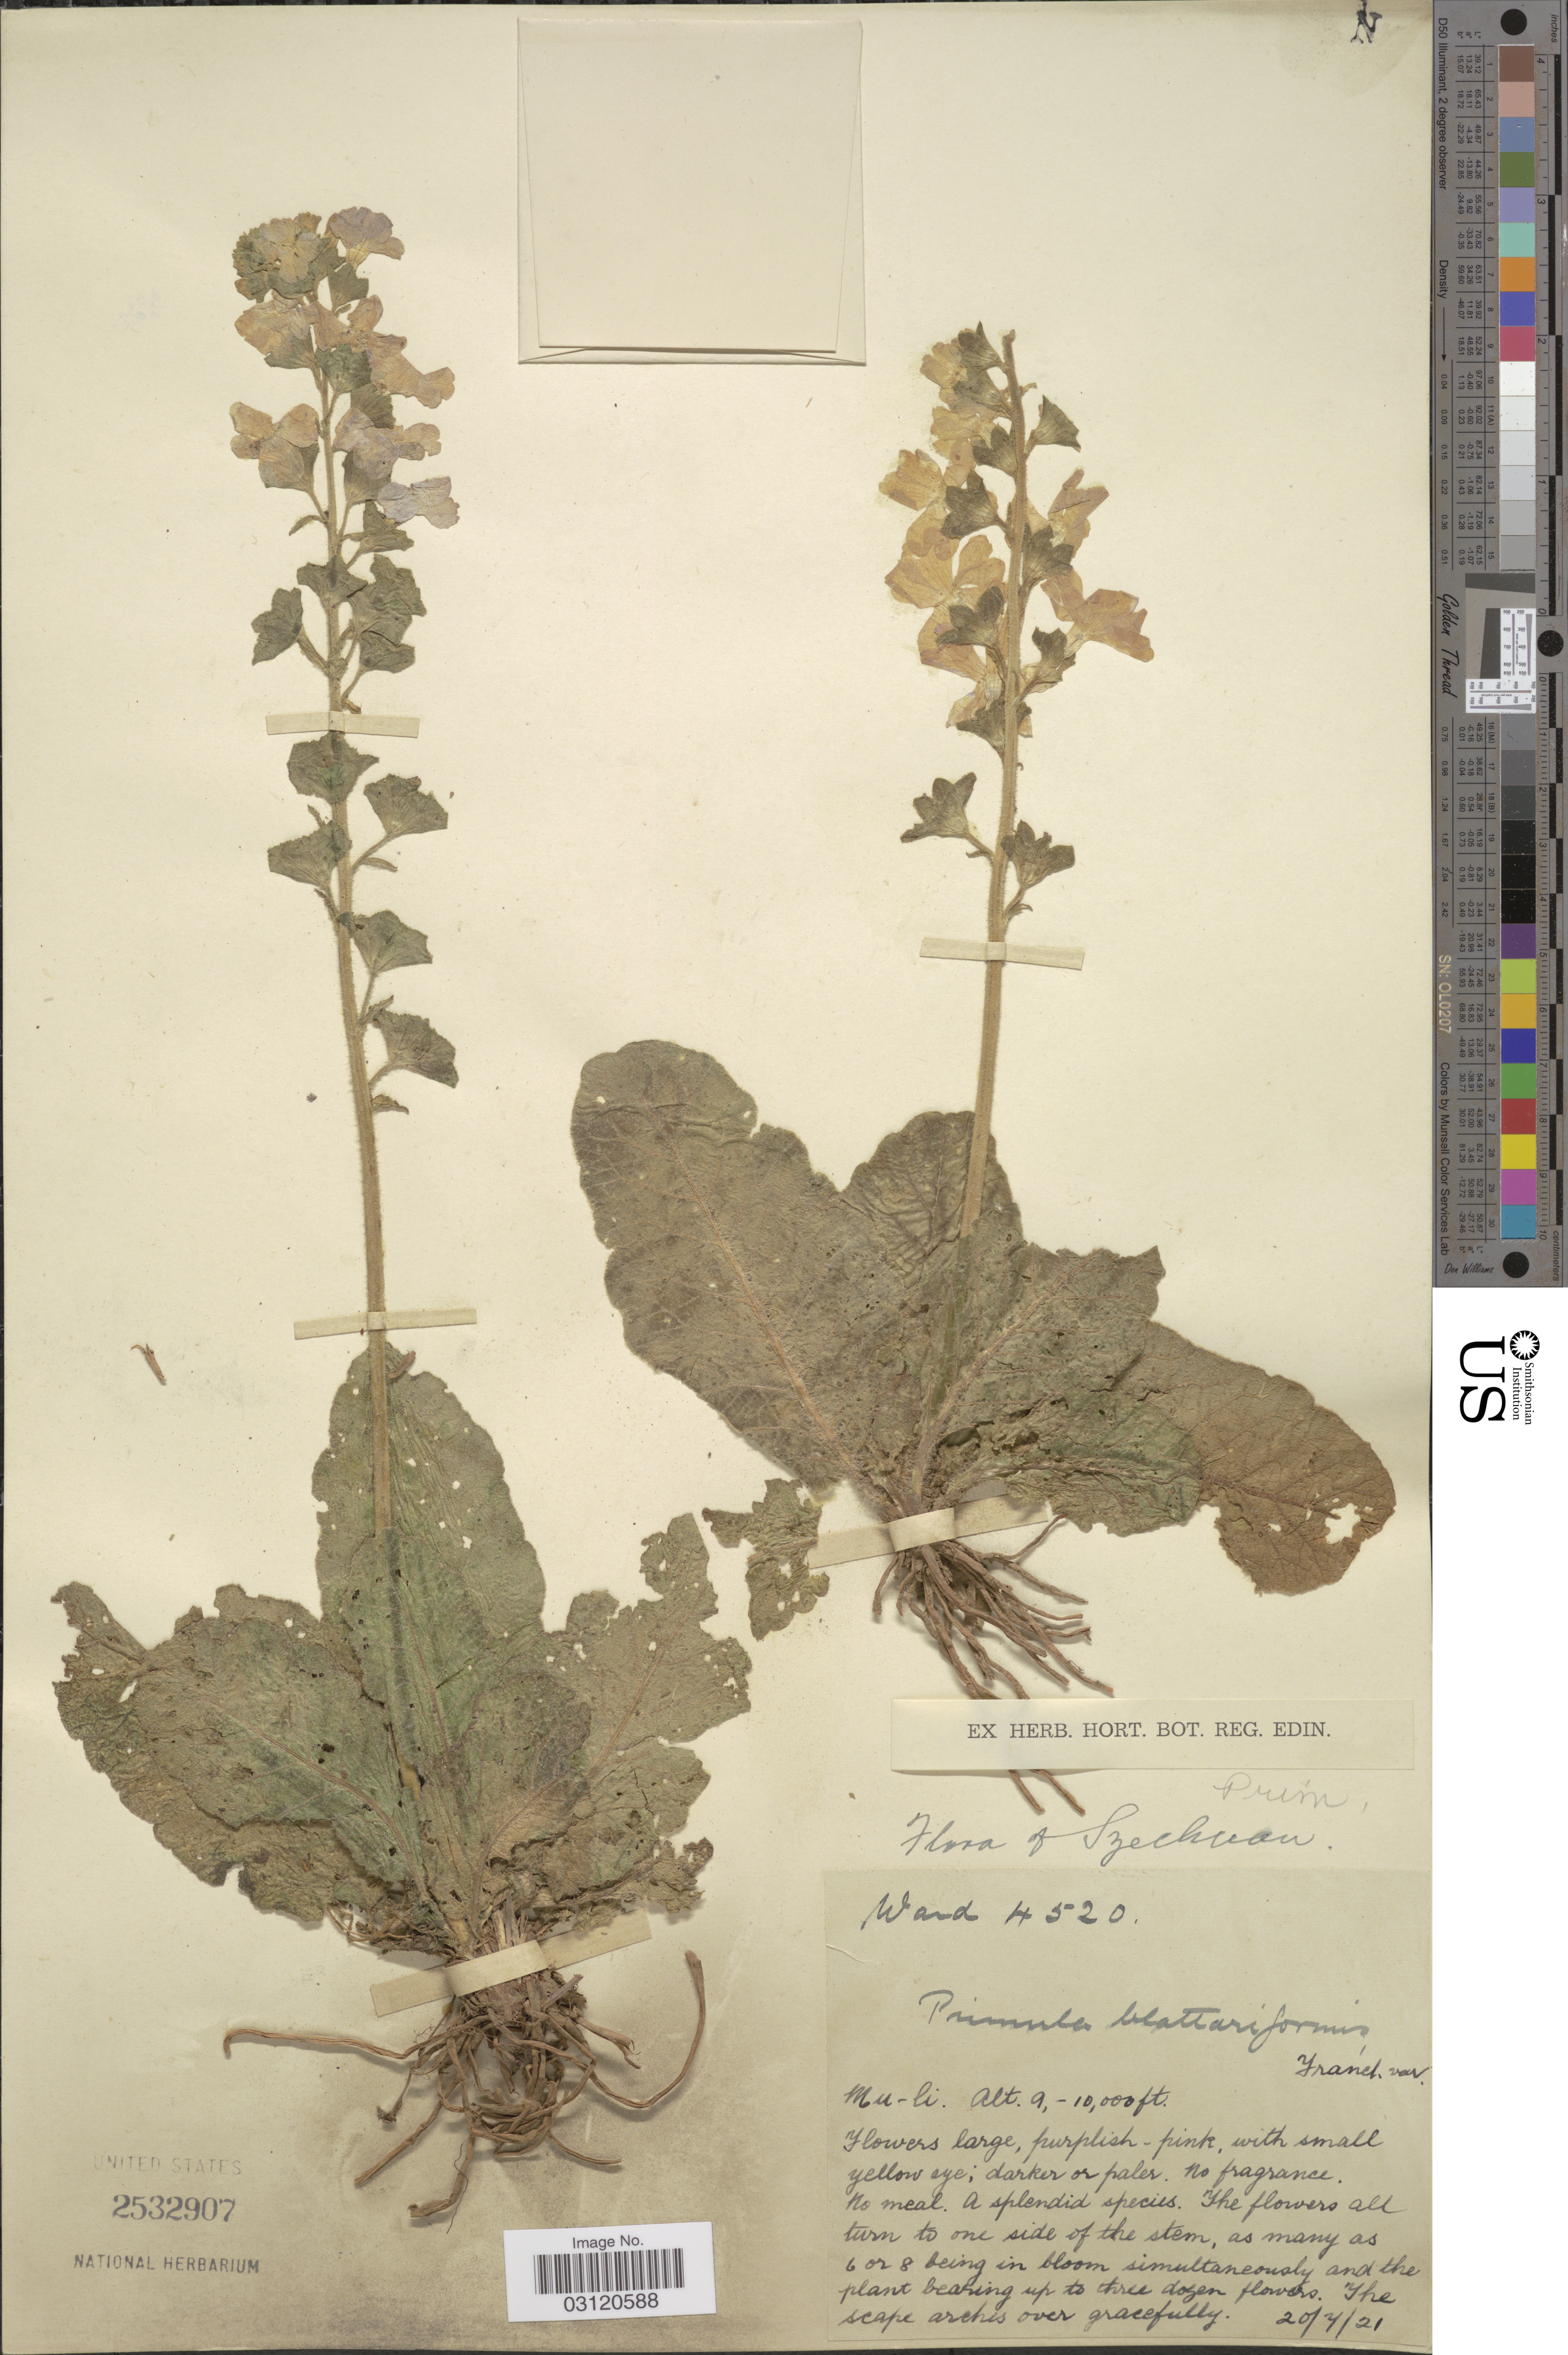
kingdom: Plantae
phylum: Tracheophyta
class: Magnoliopsida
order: Ericales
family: Primulaceae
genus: Primula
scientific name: Primula blattariformis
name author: Franch.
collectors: -- Ward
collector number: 4520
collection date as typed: Transcribed d/m/y: 20/4/21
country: China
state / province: Sichuan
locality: Szechuan, Mu-li.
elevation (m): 2743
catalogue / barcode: US 2532907